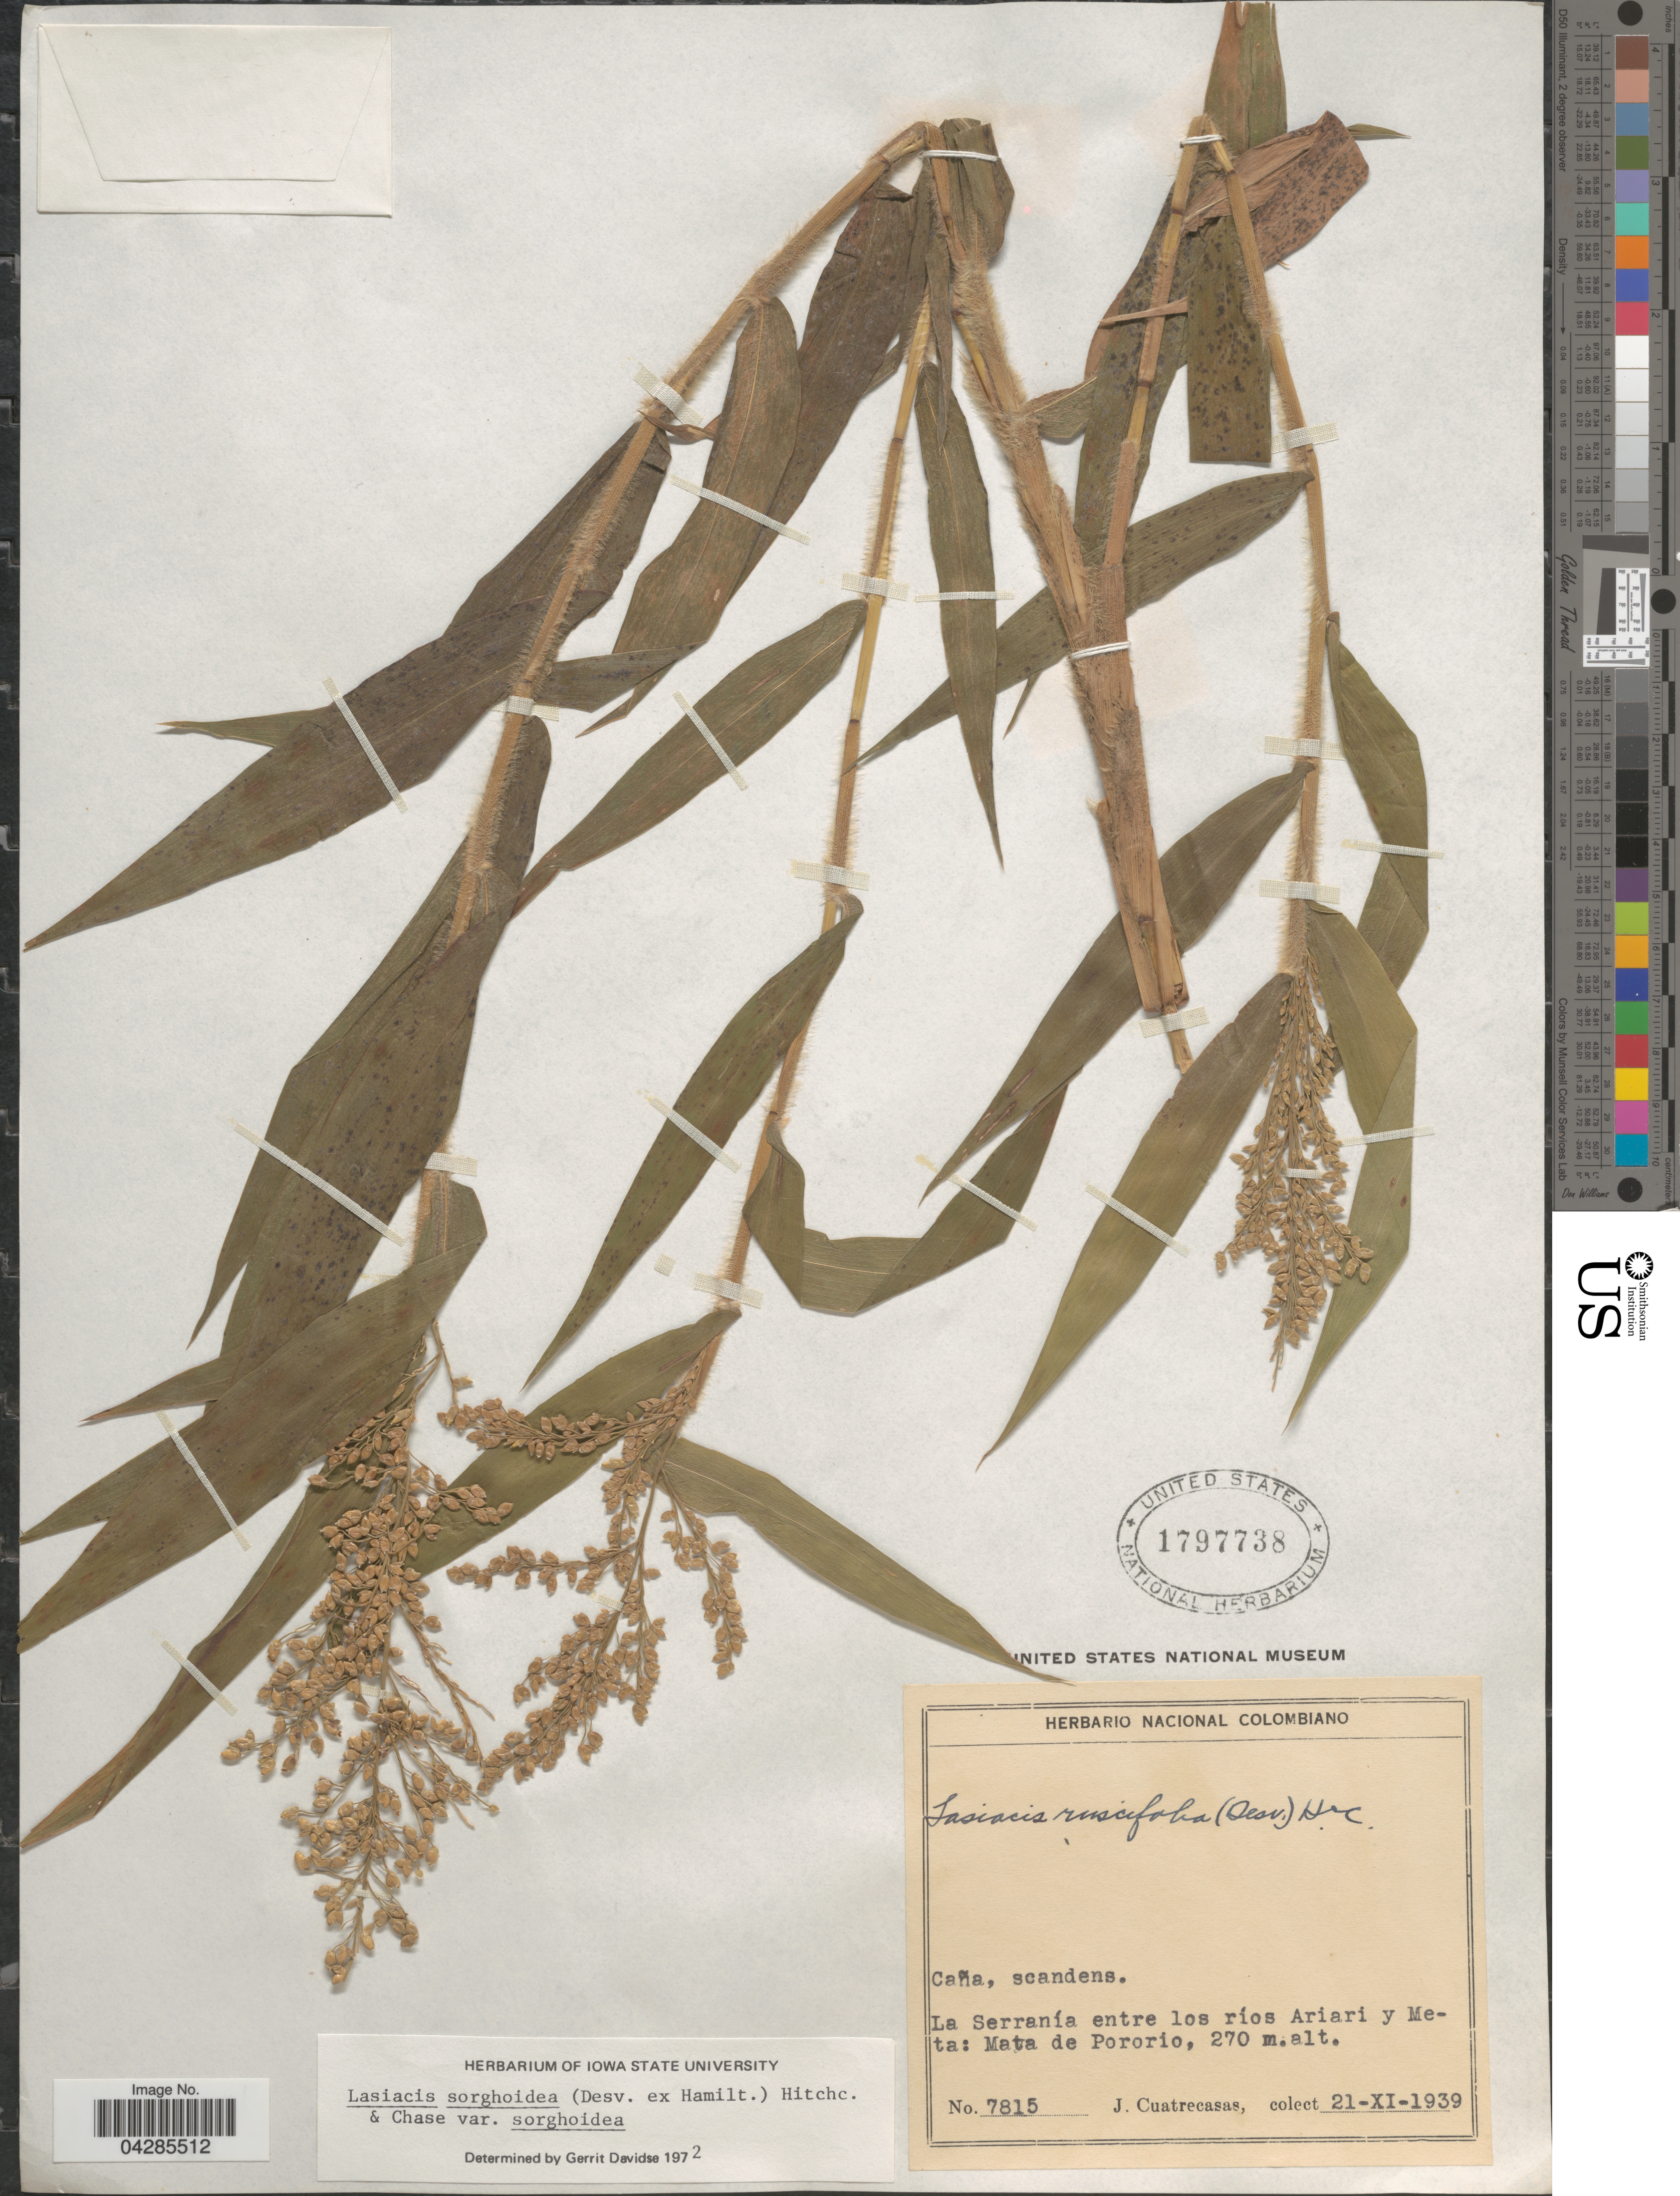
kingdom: Plantae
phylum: Tracheophyta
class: Liliopsida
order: Poales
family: Poaceae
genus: Lasiacis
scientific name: Lasiacis sorghoidea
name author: (Desv. ex Ham.) Hitchc. & Chase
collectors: J. Cuatrecasas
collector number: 7815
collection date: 1939-11-21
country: Colombia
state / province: Meta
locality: La Serranía entre los ríos Ariari y Meta: Mata de Pororio.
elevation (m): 270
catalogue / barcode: US 1797738